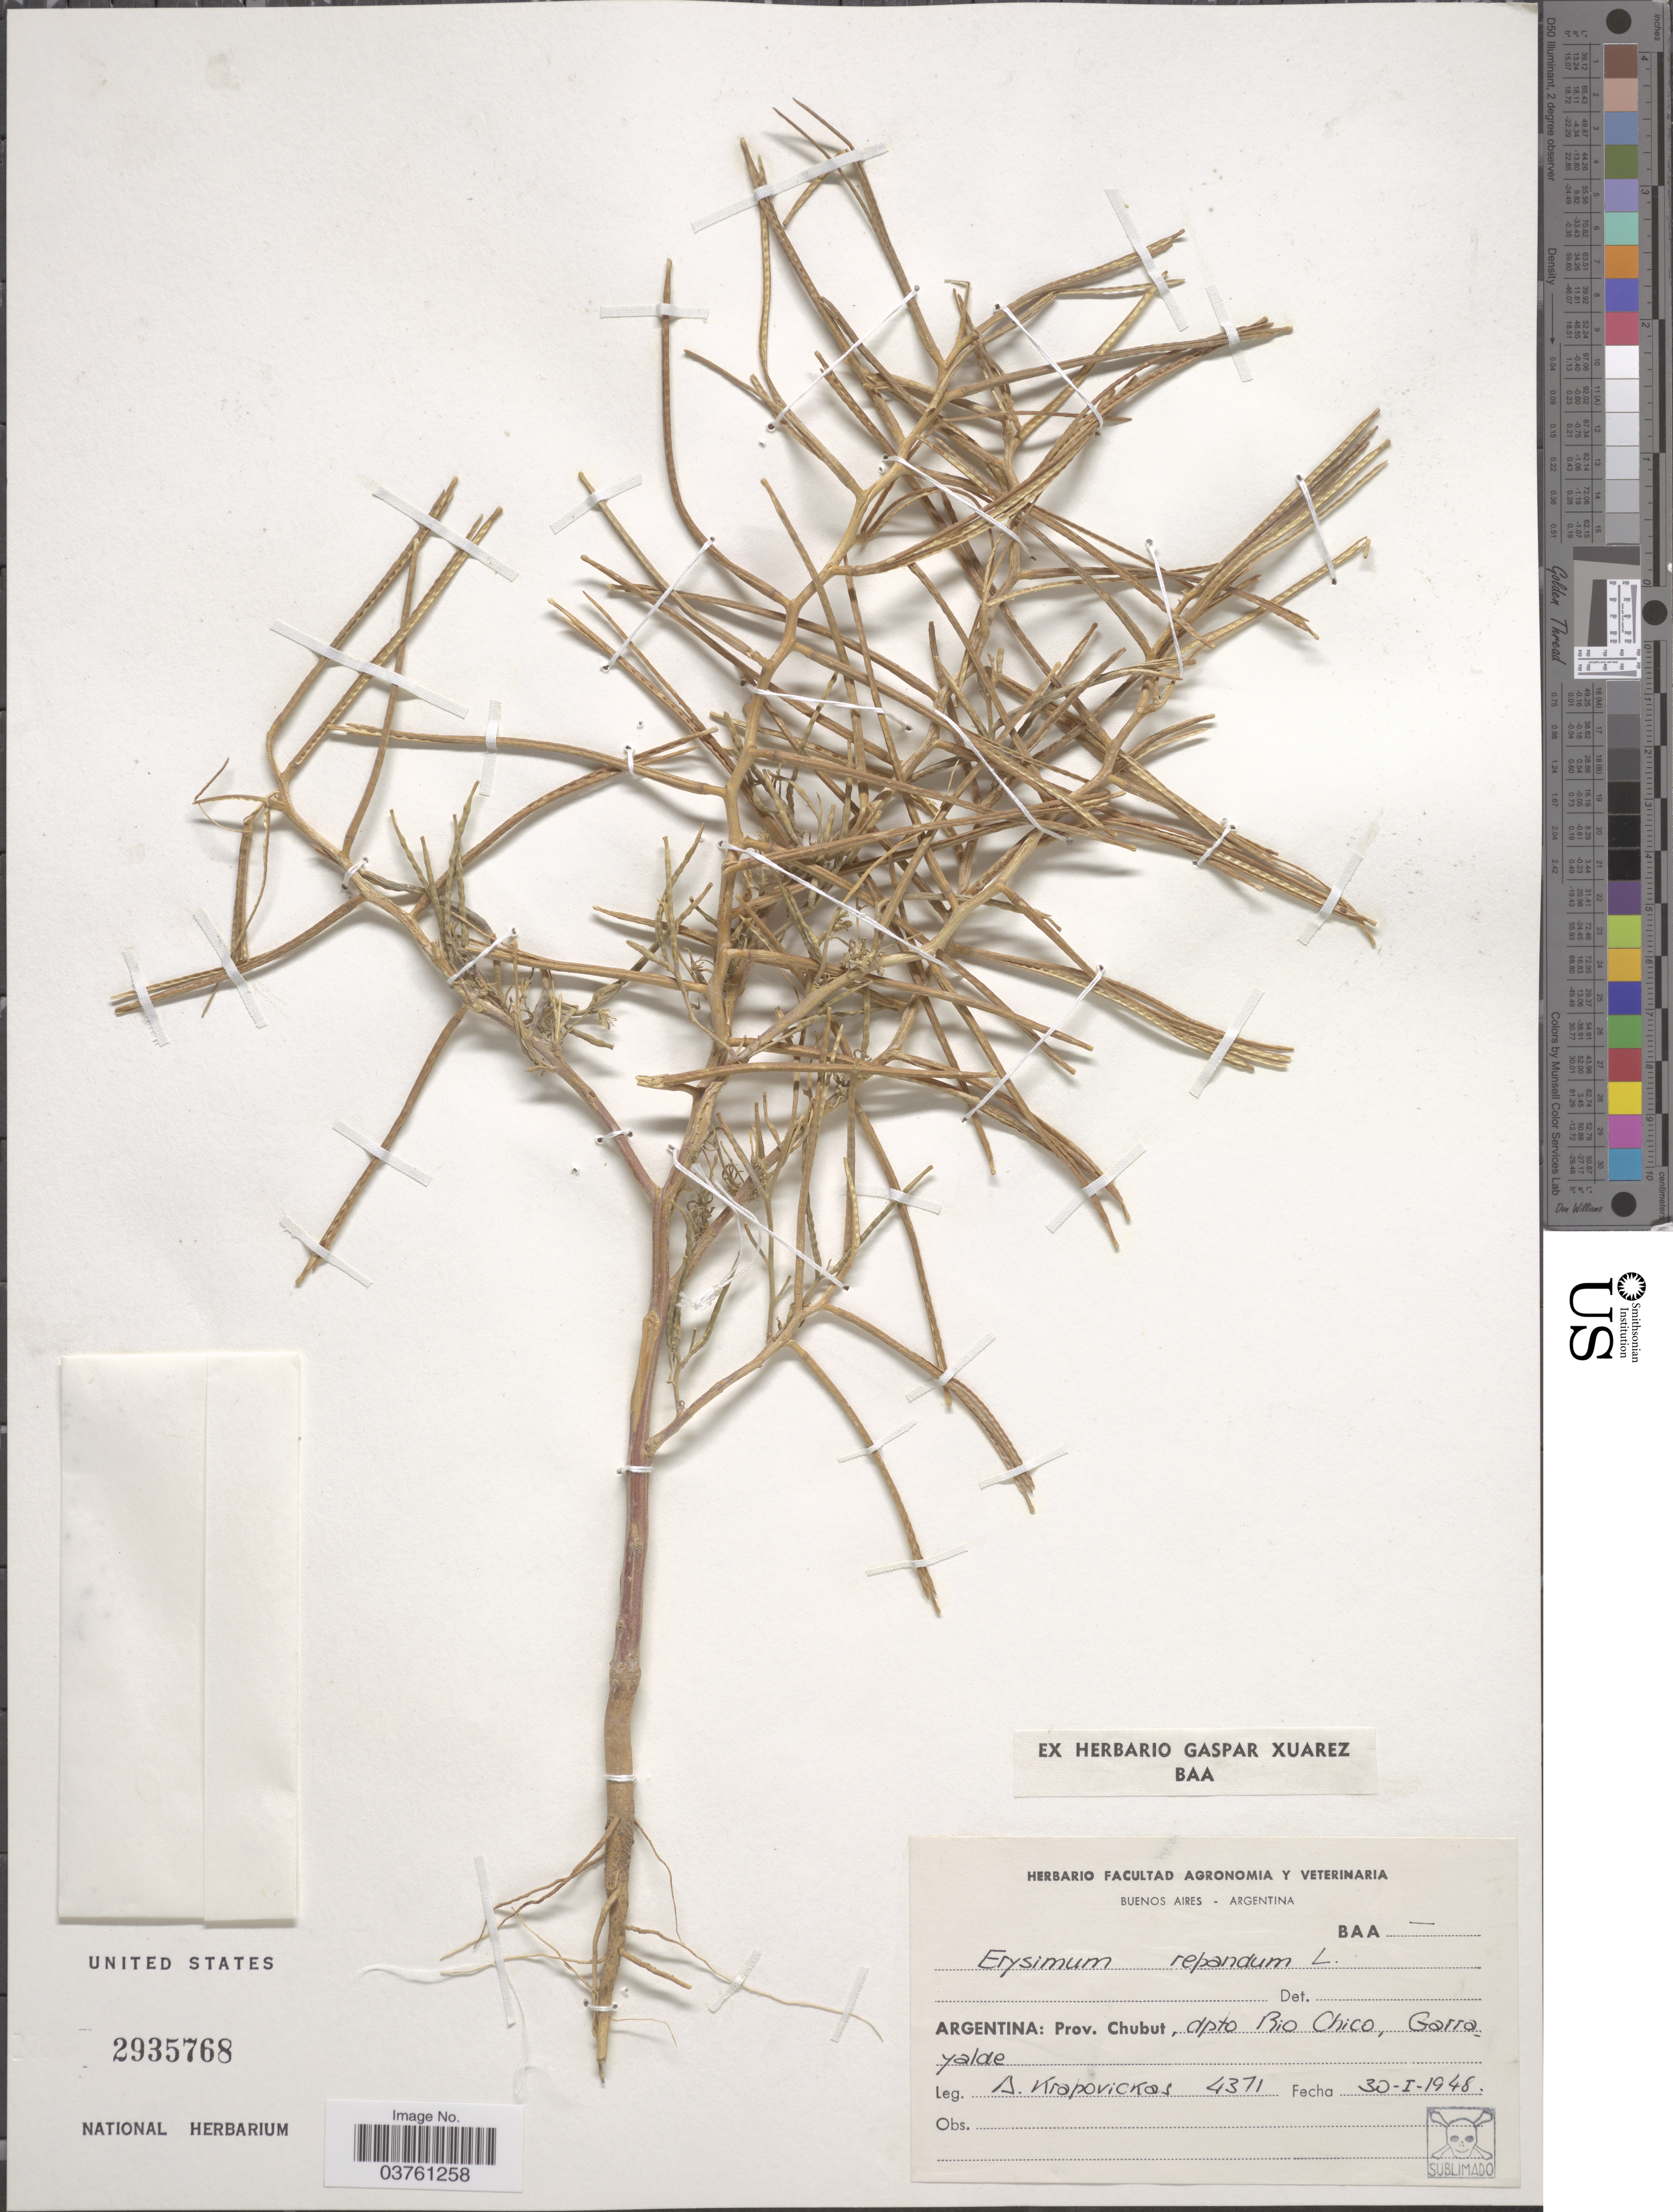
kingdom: Plantae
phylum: Tracheophyta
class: Magnoliopsida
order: Brassicales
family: Brassicaceae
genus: Erysimum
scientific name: Erysimum repandum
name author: L.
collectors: A. Krapovickas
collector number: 4371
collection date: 1948-01-30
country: Argentina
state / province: Chubut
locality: Dpto Rio Chico, Garrayalde.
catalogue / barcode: US 2935768